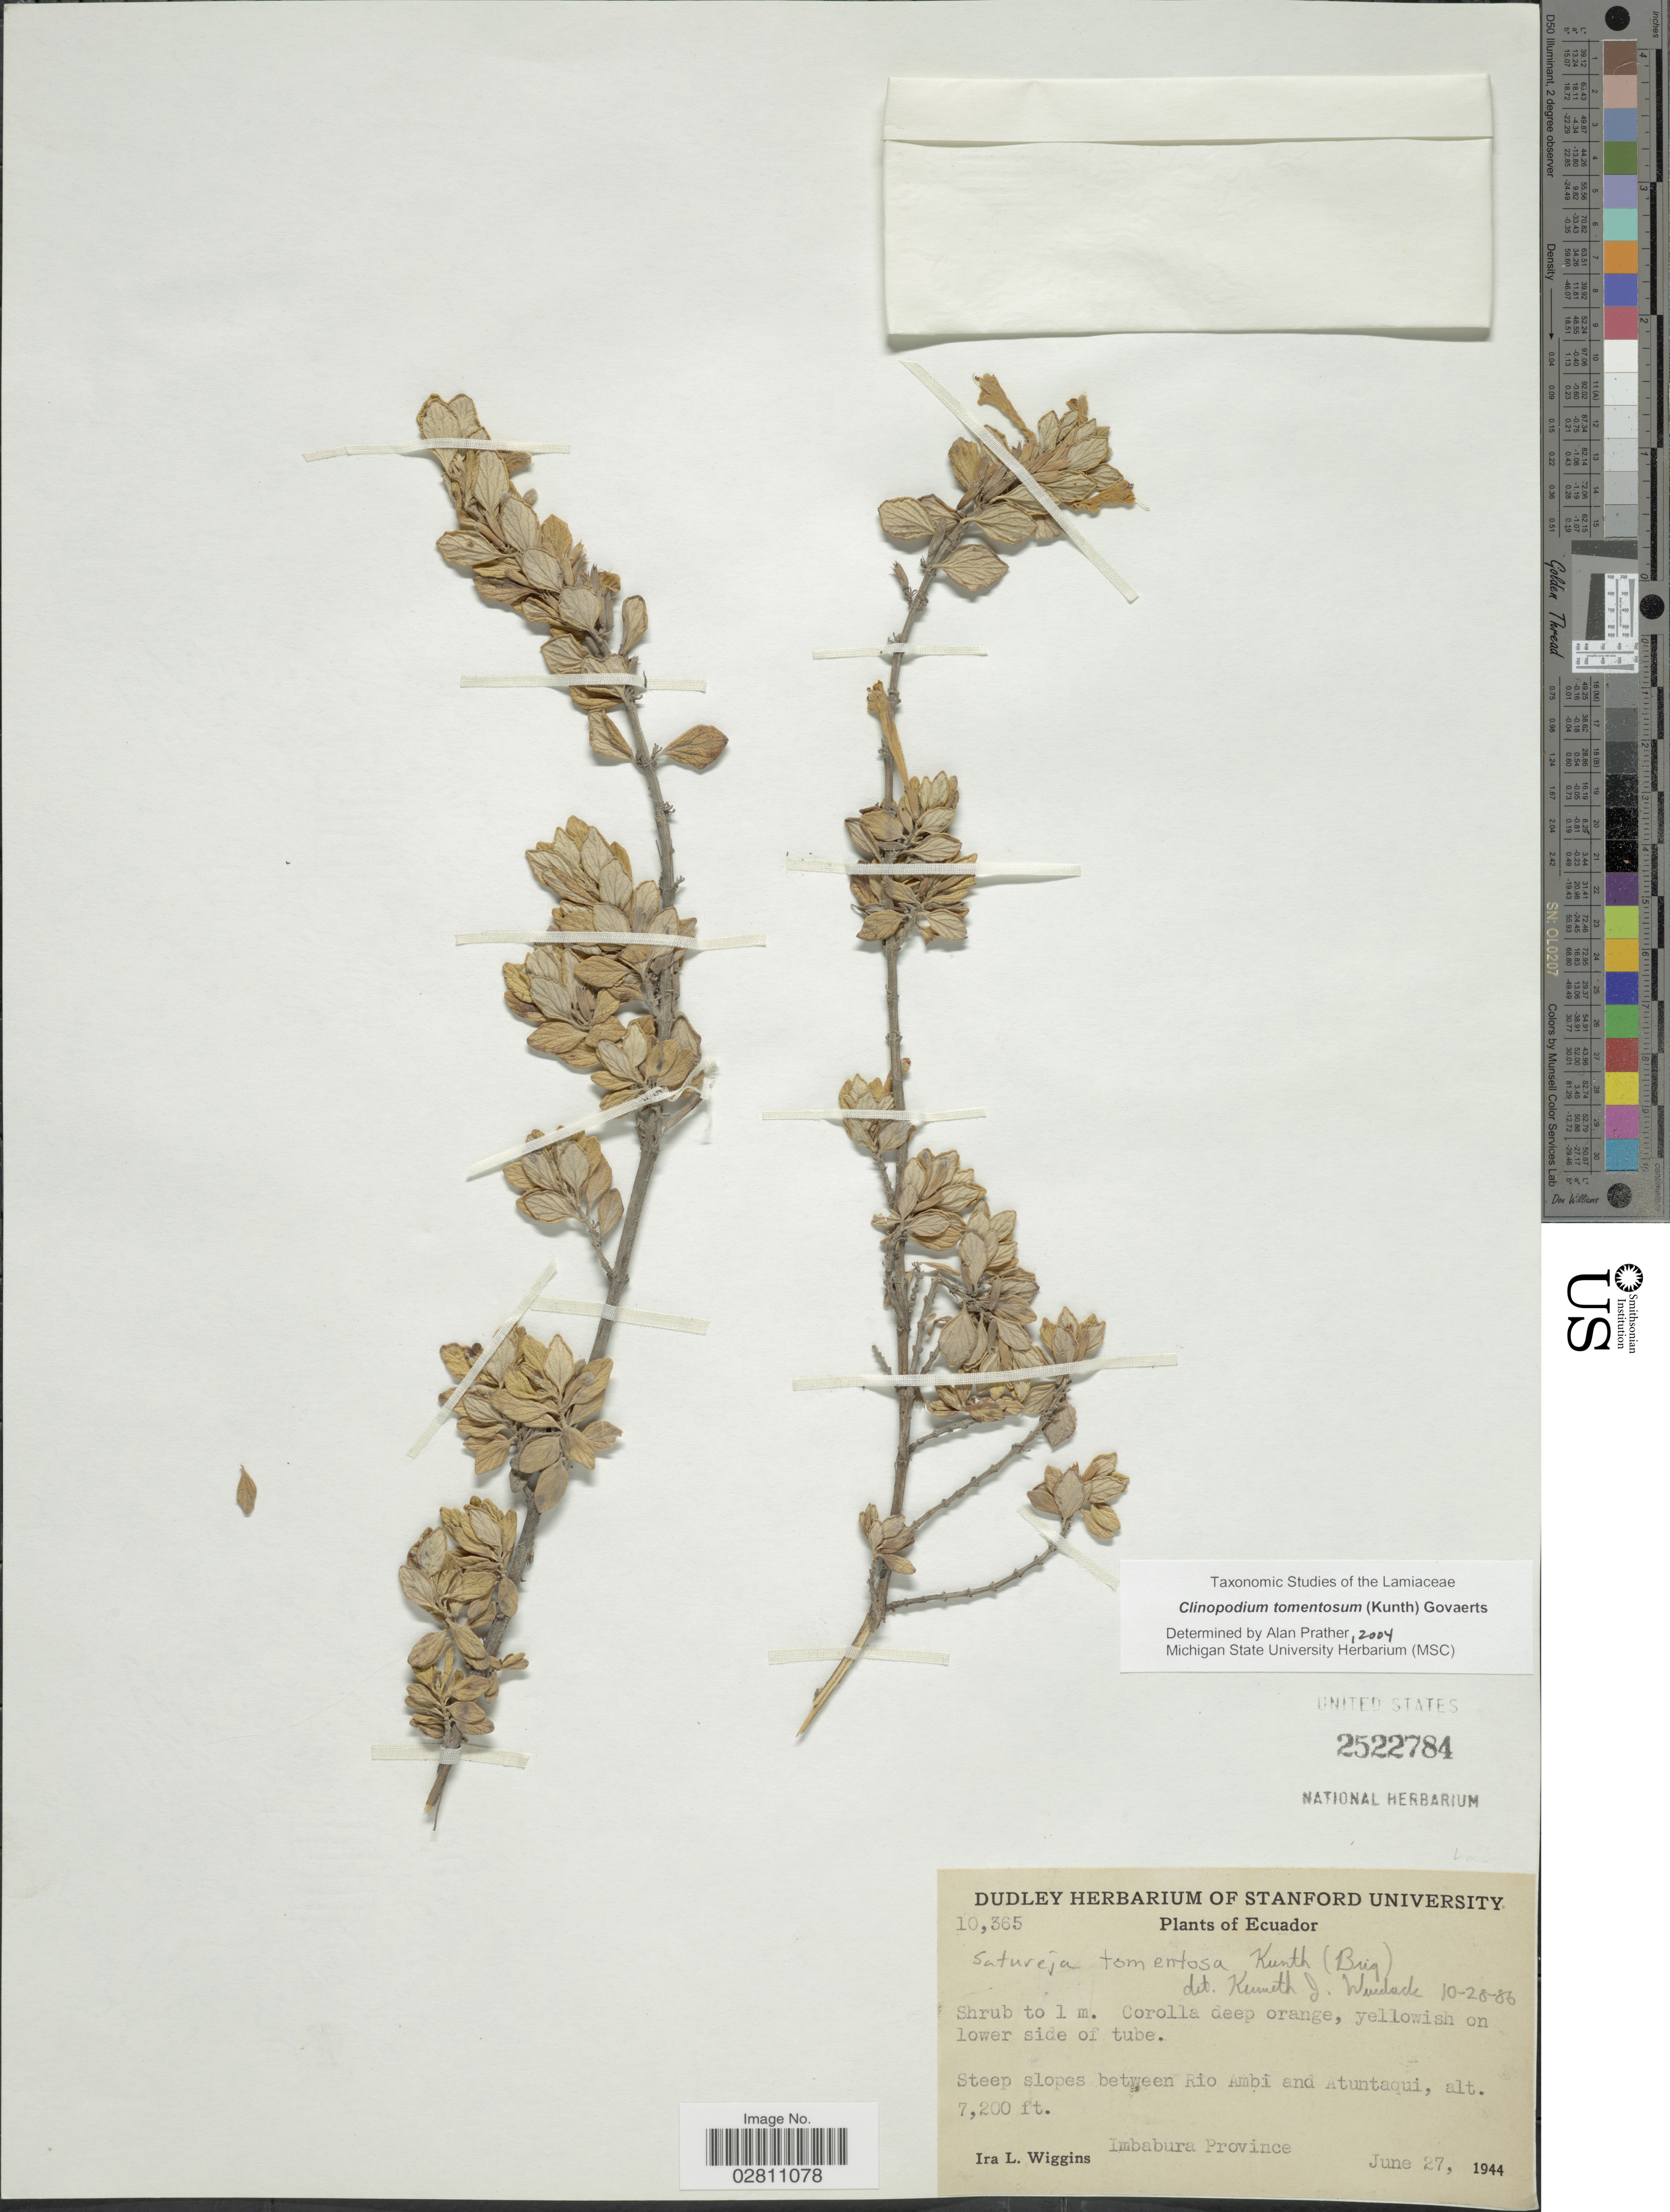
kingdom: Plantae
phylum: Tracheophyta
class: Magnoliopsida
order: Lamiales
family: Lamiaceae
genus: Clinopodium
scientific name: Clinopodium tomentosum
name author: (Kunth) Govaerts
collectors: I. L. Wiggins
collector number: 10365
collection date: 1944-06-27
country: Ecuador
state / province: Imbabura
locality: Steep slopes between Rio Ambi and Atuntaqui.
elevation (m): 2195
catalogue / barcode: US 2522784